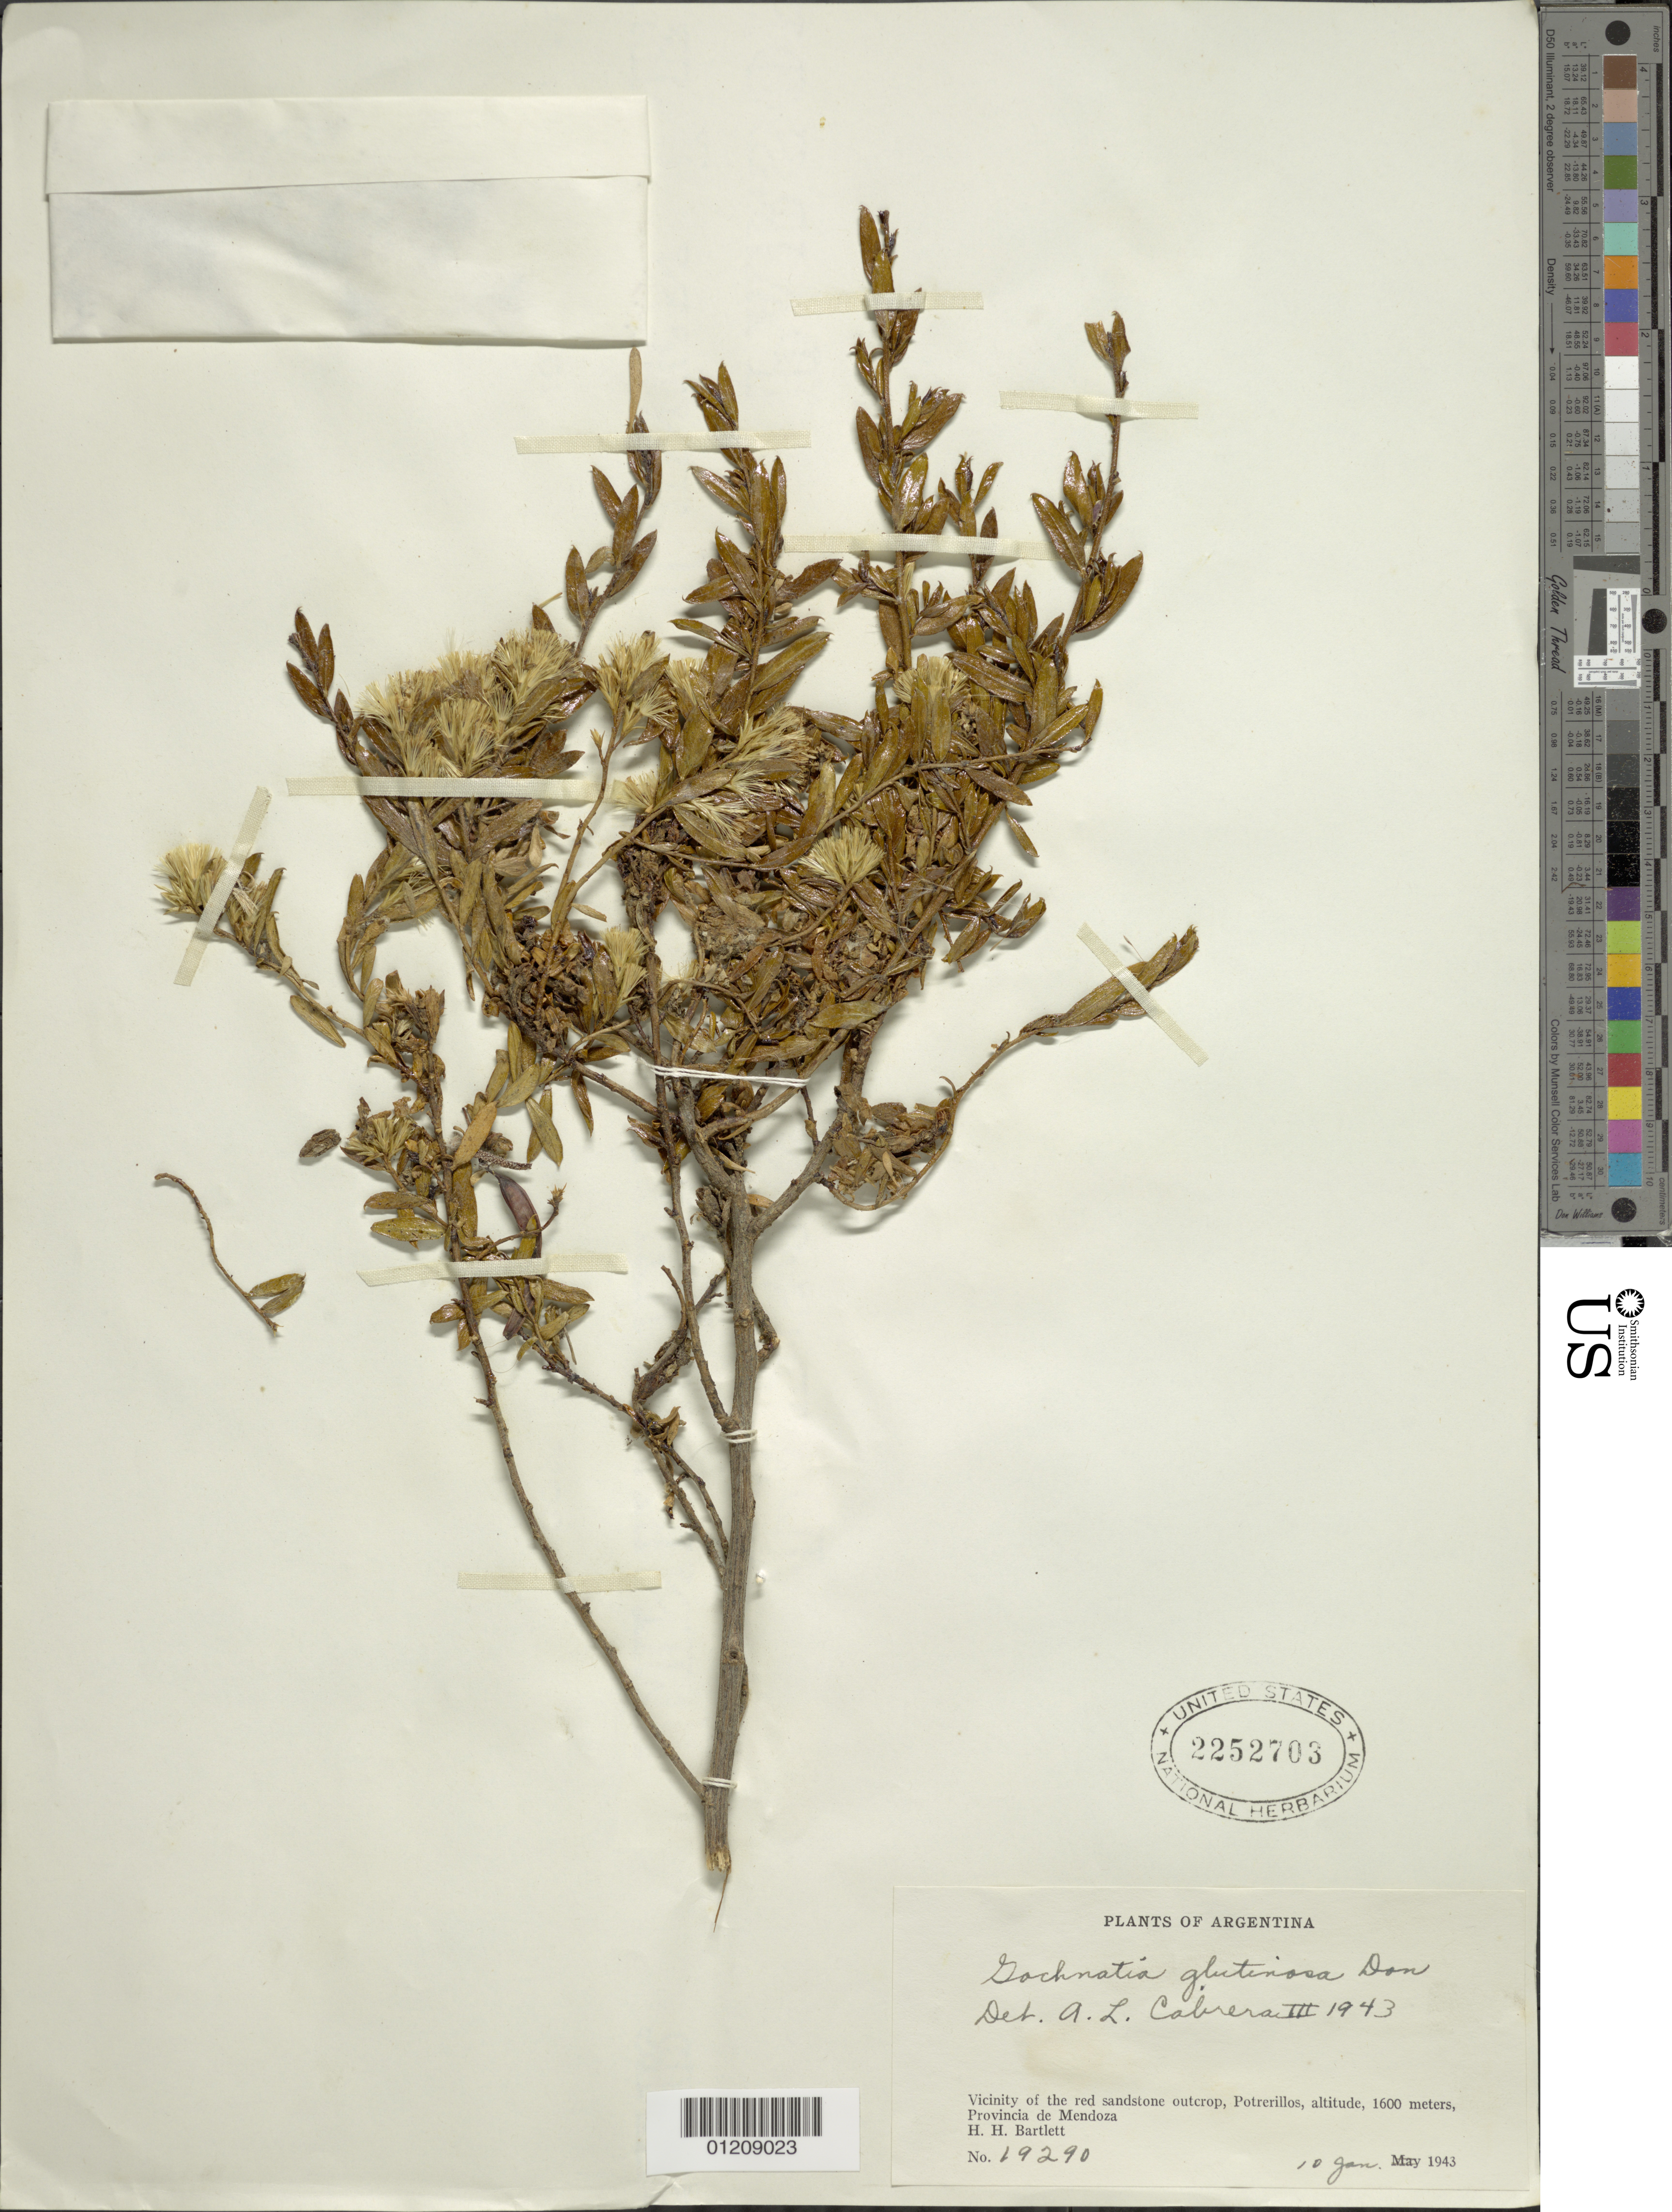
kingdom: Plantae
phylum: Tracheophyta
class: Magnoliopsida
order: Asterales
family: Asteraceae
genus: Pentaphorus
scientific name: Pentaphorus glutinosus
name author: D. Don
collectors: H. H. Bartlett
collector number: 19290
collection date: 1943-01-10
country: Argentina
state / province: Mendoza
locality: Vic. Of the red sandstone outcrop, Potrerillos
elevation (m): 1600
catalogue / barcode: US 2252703